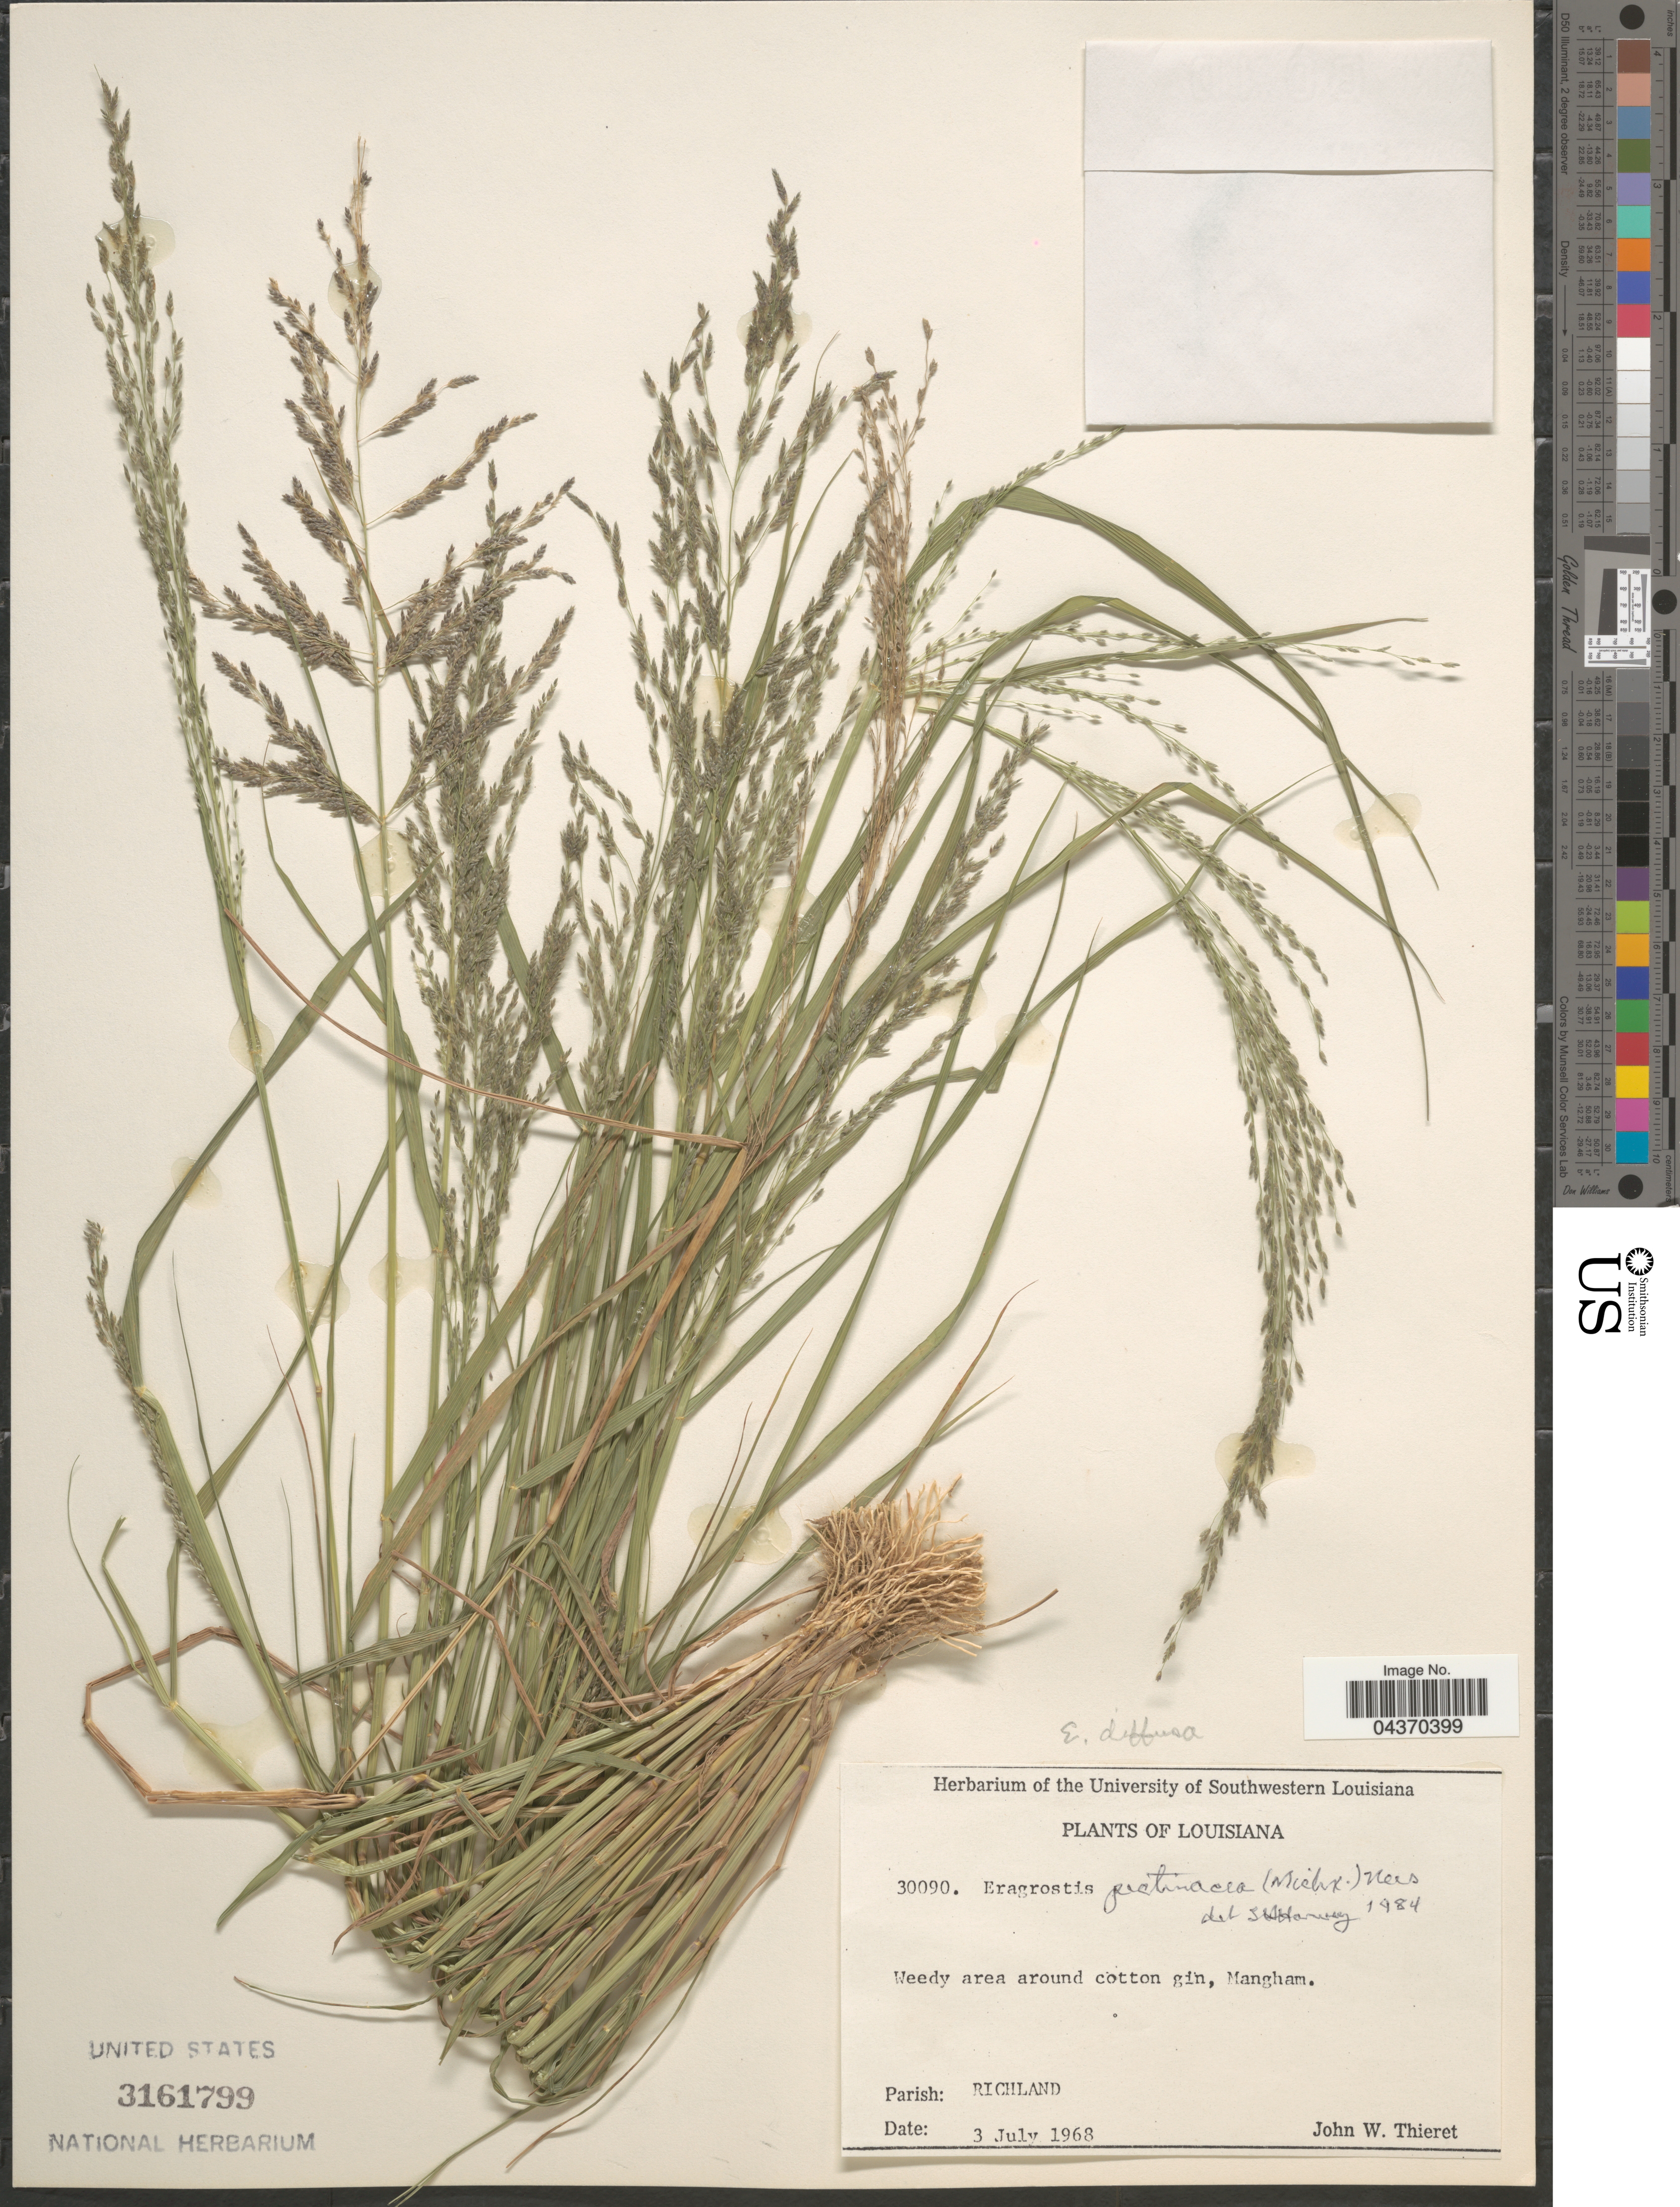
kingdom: Plantae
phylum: Tracheophyta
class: Liliopsida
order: Poales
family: Poaceae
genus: Eragrostis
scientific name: Eragrostis pectinacea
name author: (Michx.) Nees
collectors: J. W. Thieret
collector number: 30090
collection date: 1968-07-03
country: United States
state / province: Louisiana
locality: Southwestern Louisiana. Mangham. Parish: Richland.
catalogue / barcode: US 3161799